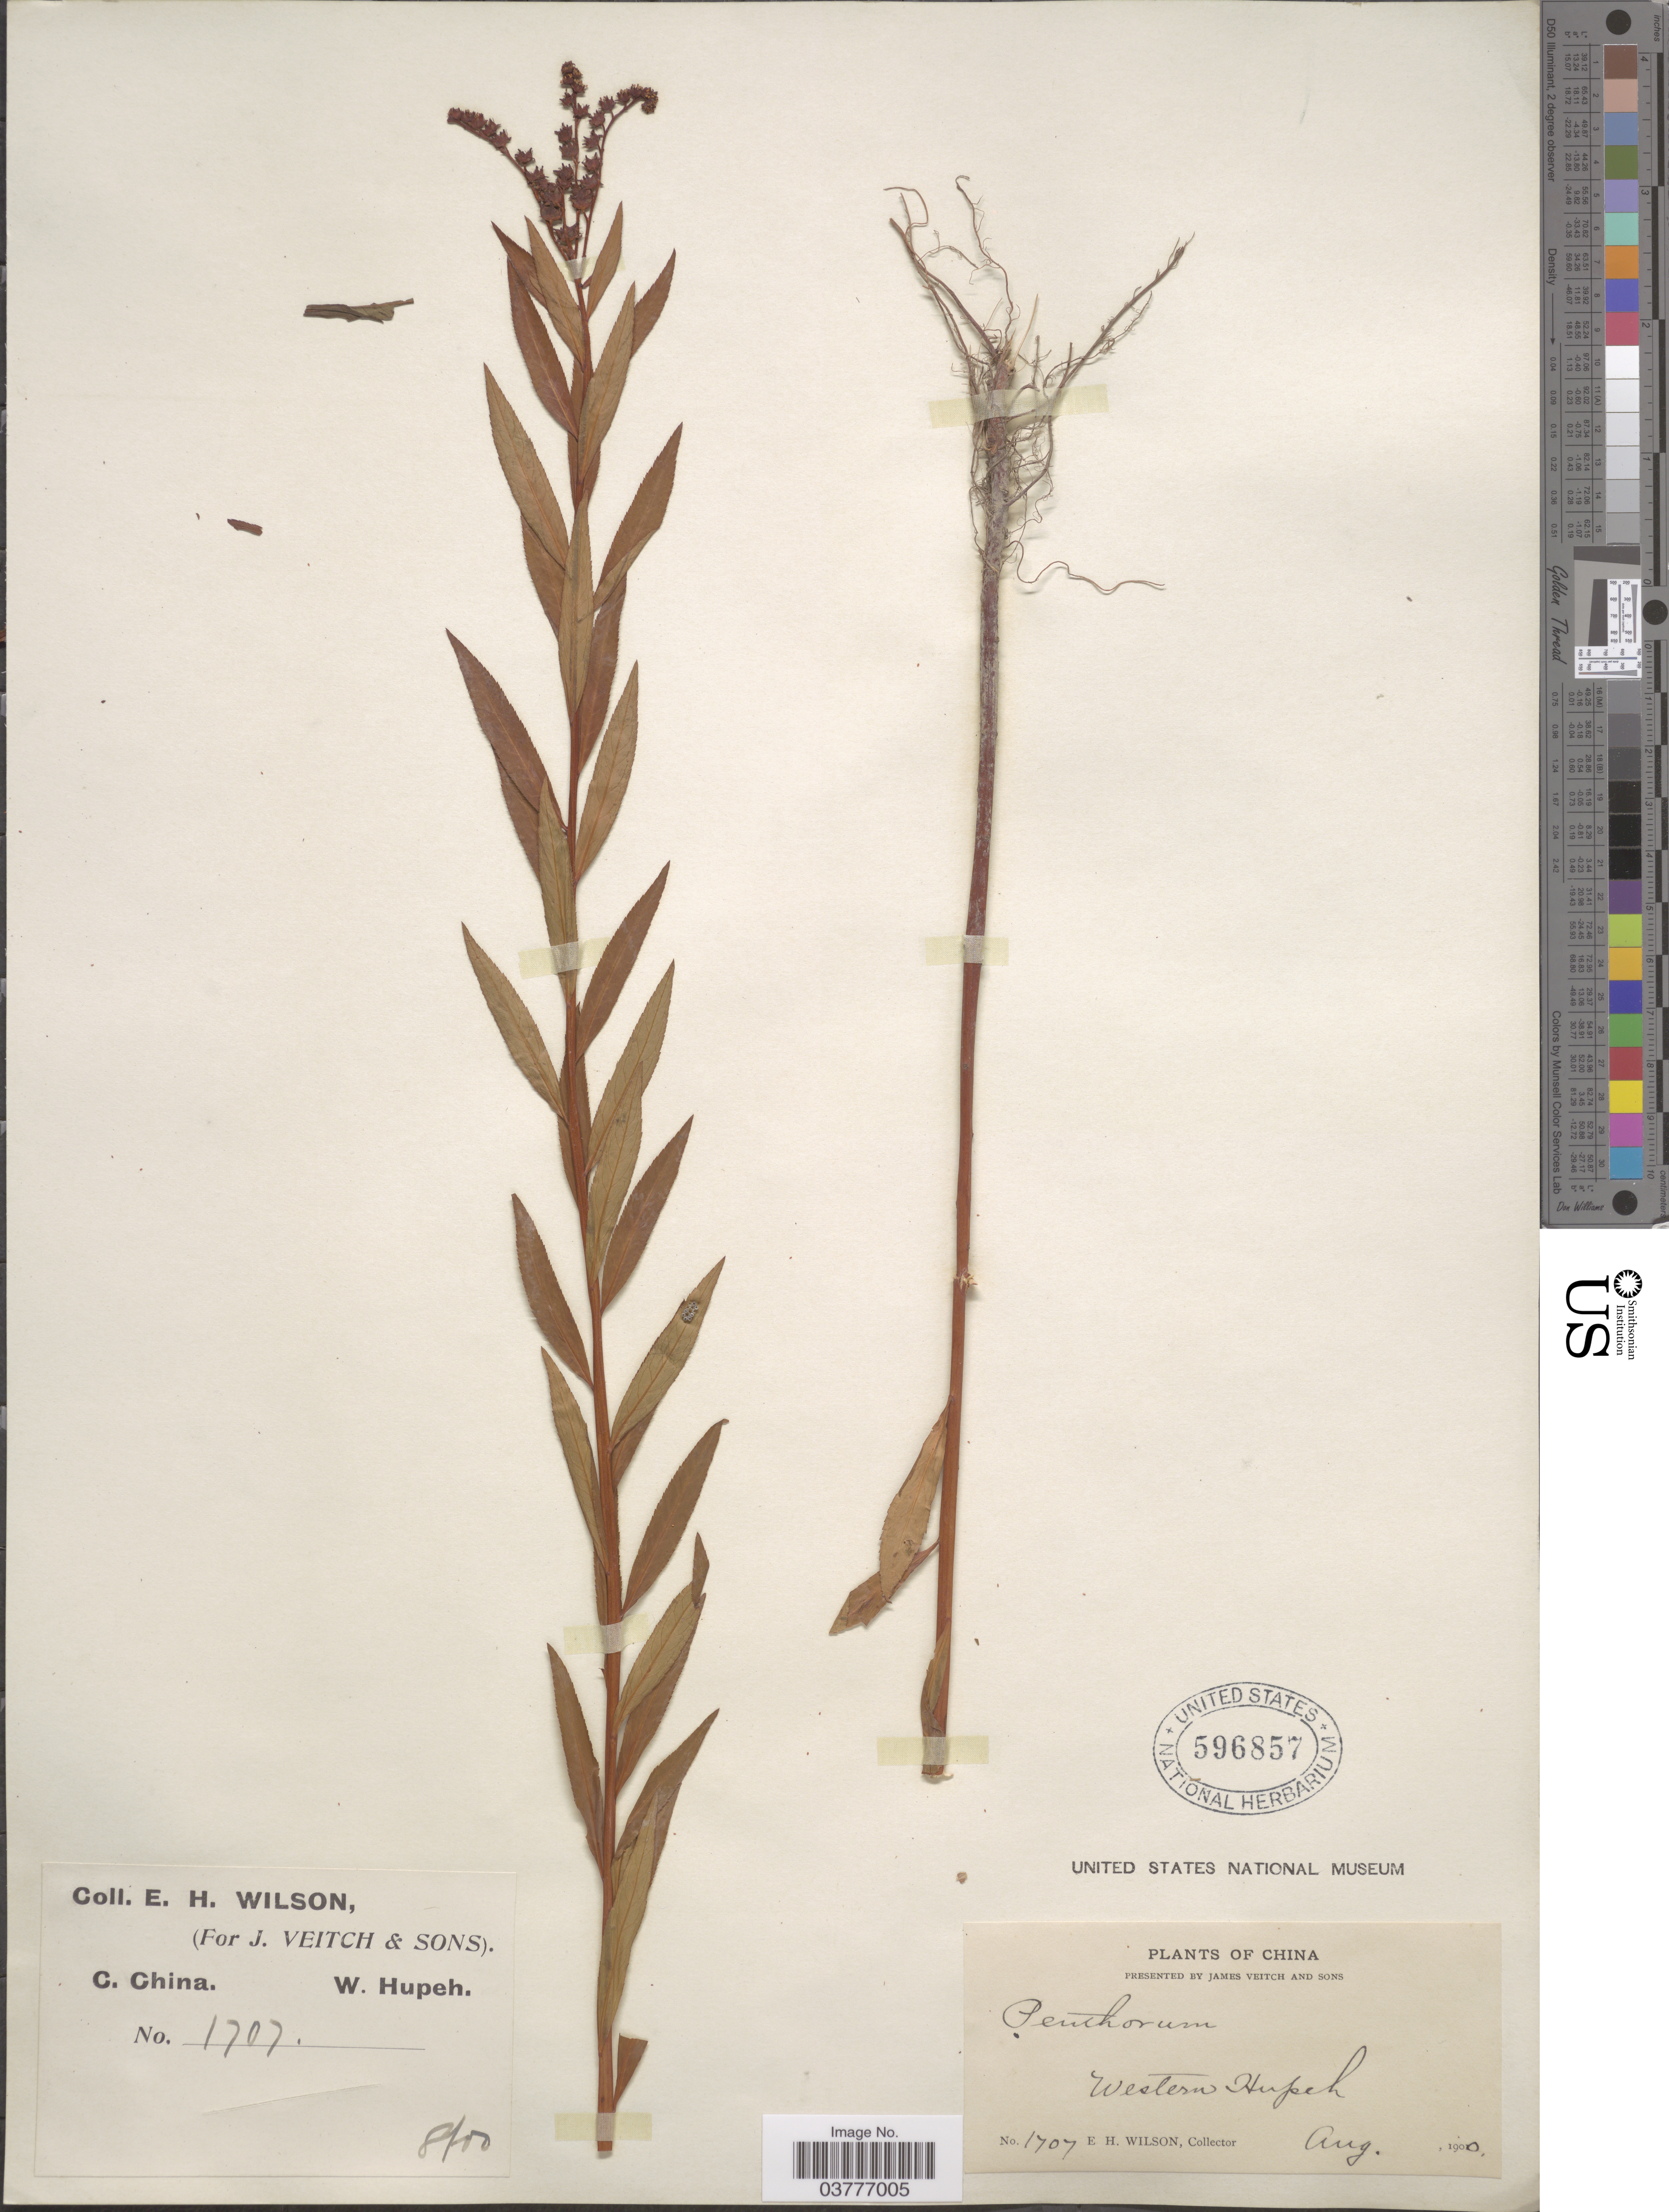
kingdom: Plantae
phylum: Tracheophyta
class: Magnoliopsida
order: Saxifragales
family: Penthoraceae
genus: Penthorum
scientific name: Penthorum sedoides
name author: L.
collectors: E. Wilson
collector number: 1707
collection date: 1910-08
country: China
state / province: Hubei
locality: C. China. Western Hupeh.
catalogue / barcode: US 596857